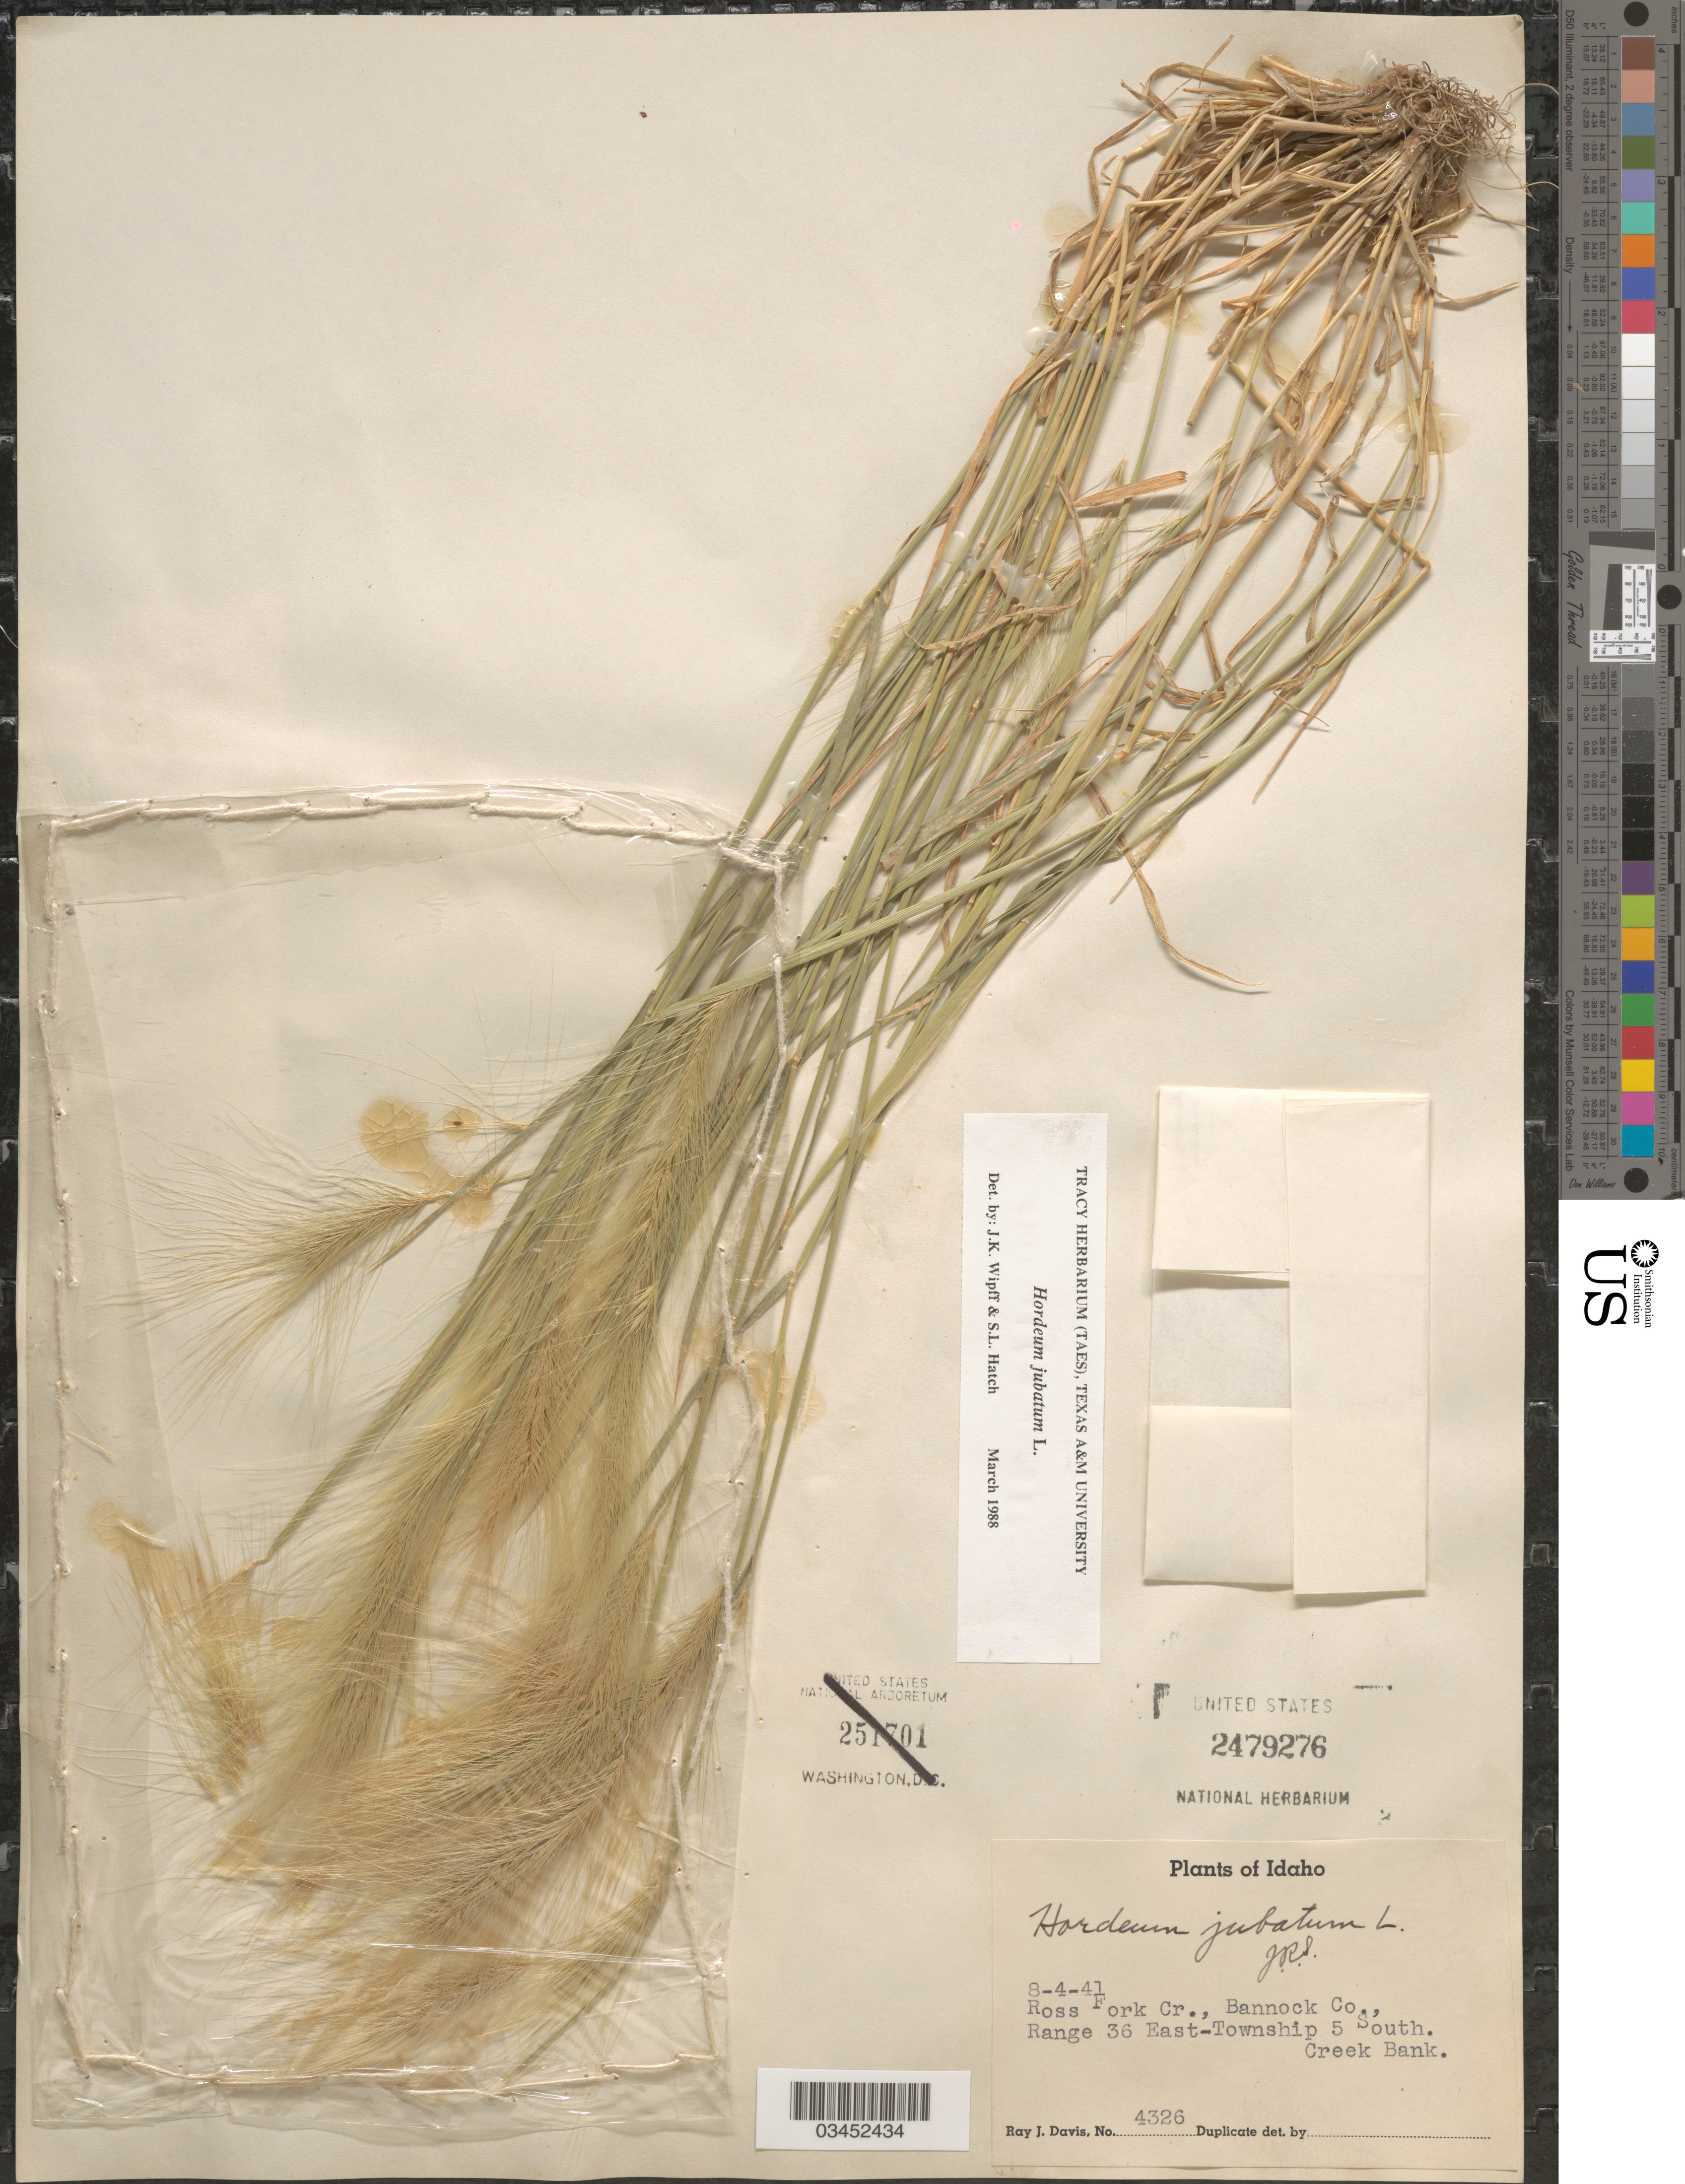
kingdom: Plantae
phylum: Tracheophyta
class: Liliopsida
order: Poales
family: Poaceae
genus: Hordeum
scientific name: Hordeum jubatum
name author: L.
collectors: R. Davis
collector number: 4326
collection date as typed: Transcribed d/m/y: 4/8/41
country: United States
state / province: Idaho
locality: Ross Fork Cr., Bannock Co., Range 36 East-Township 5 South. Creek Bank.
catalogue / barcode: US 2479276